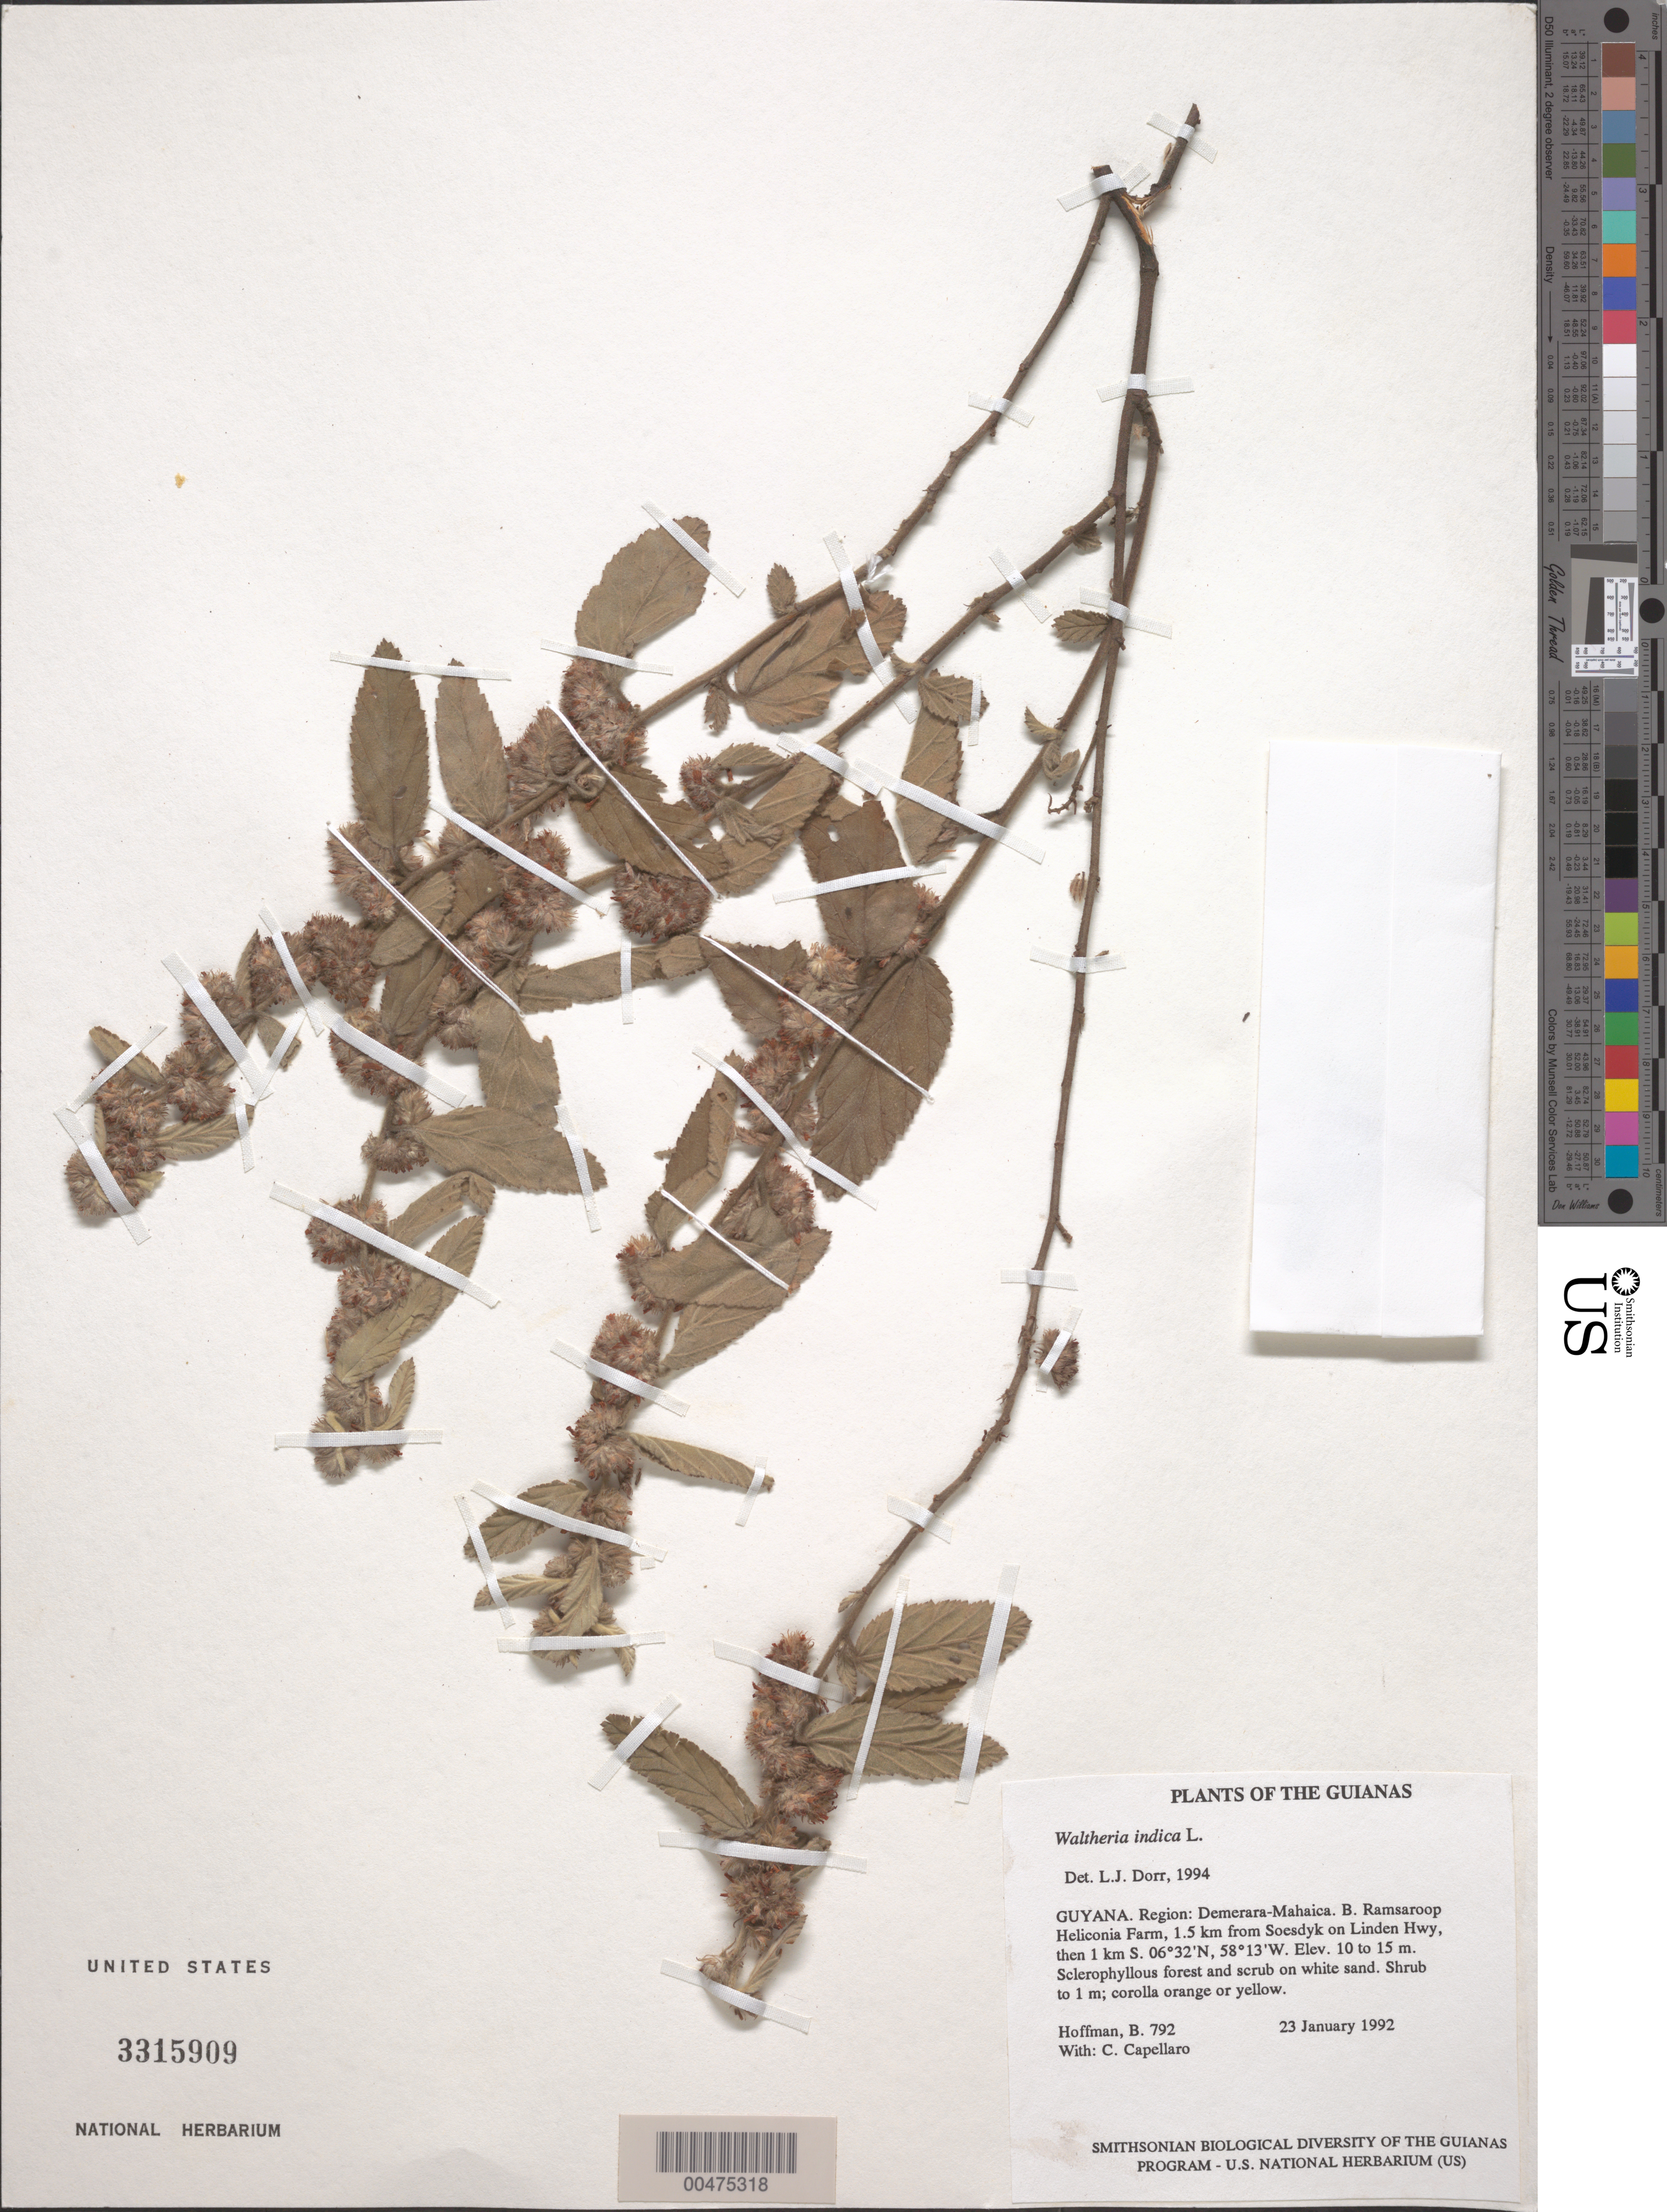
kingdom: Plantae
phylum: Tracheophyta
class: Magnoliopsida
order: Malvales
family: Malvaceae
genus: Waltheria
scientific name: Waltheria indica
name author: L.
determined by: Dorr, L. J., (BOT), Smithsonian Institution - National Museum of Natural History (UNITED STATES)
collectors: B. Hoffman & C. Capellaro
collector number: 792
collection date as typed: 23 January 1992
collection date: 1992-01-23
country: Guyana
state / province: Demerara-Mahaica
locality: B. Ramsaroop Heliconia Farm, 1.5 km from Soesdyke on Linden Hwy, then 1 km S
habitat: Sclerophyllous forest and scrub on white sand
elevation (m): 10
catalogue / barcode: US 3315909